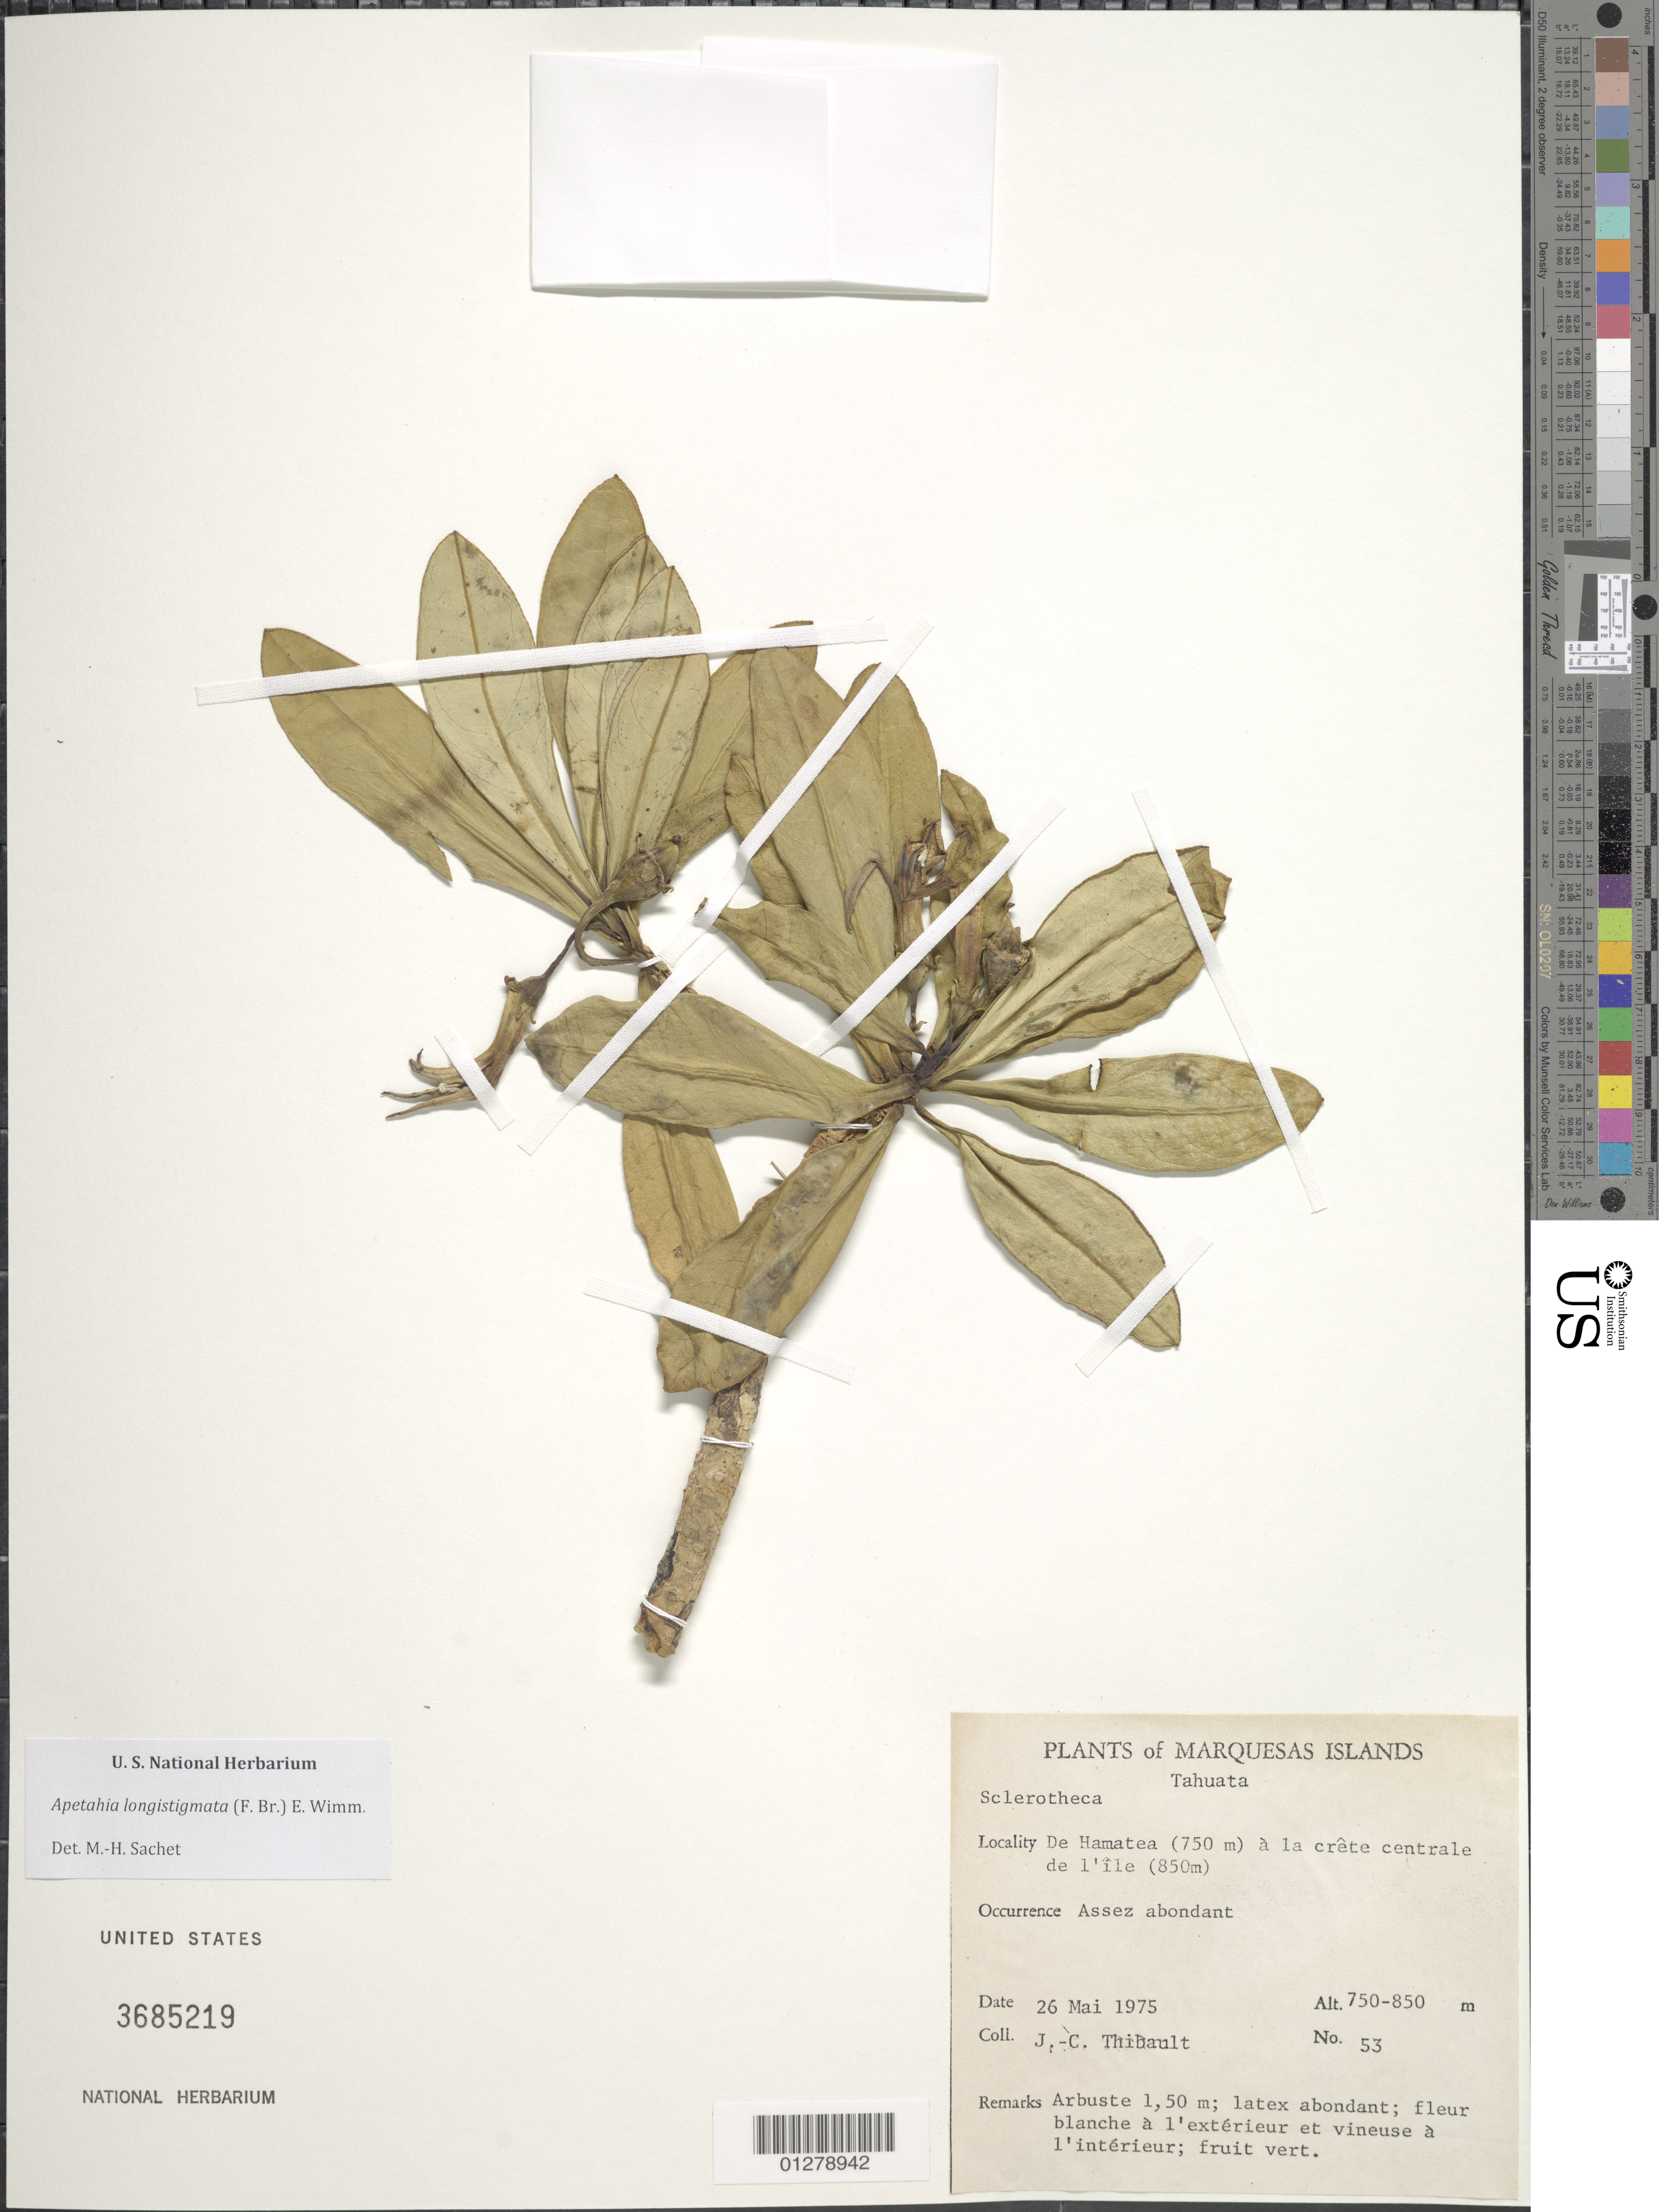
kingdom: Plantae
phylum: Tracheophyta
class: Magnoliopsida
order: Asterales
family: Campanulaceae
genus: Apetahia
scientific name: Apetahia longistigmata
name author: (F. Br.) E. Wimm.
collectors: J. Thibault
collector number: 53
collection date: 1975-03-26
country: French Polynesia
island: Tahuata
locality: de Hamatea à la crête centrale de l'île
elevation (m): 750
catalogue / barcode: US 3685219